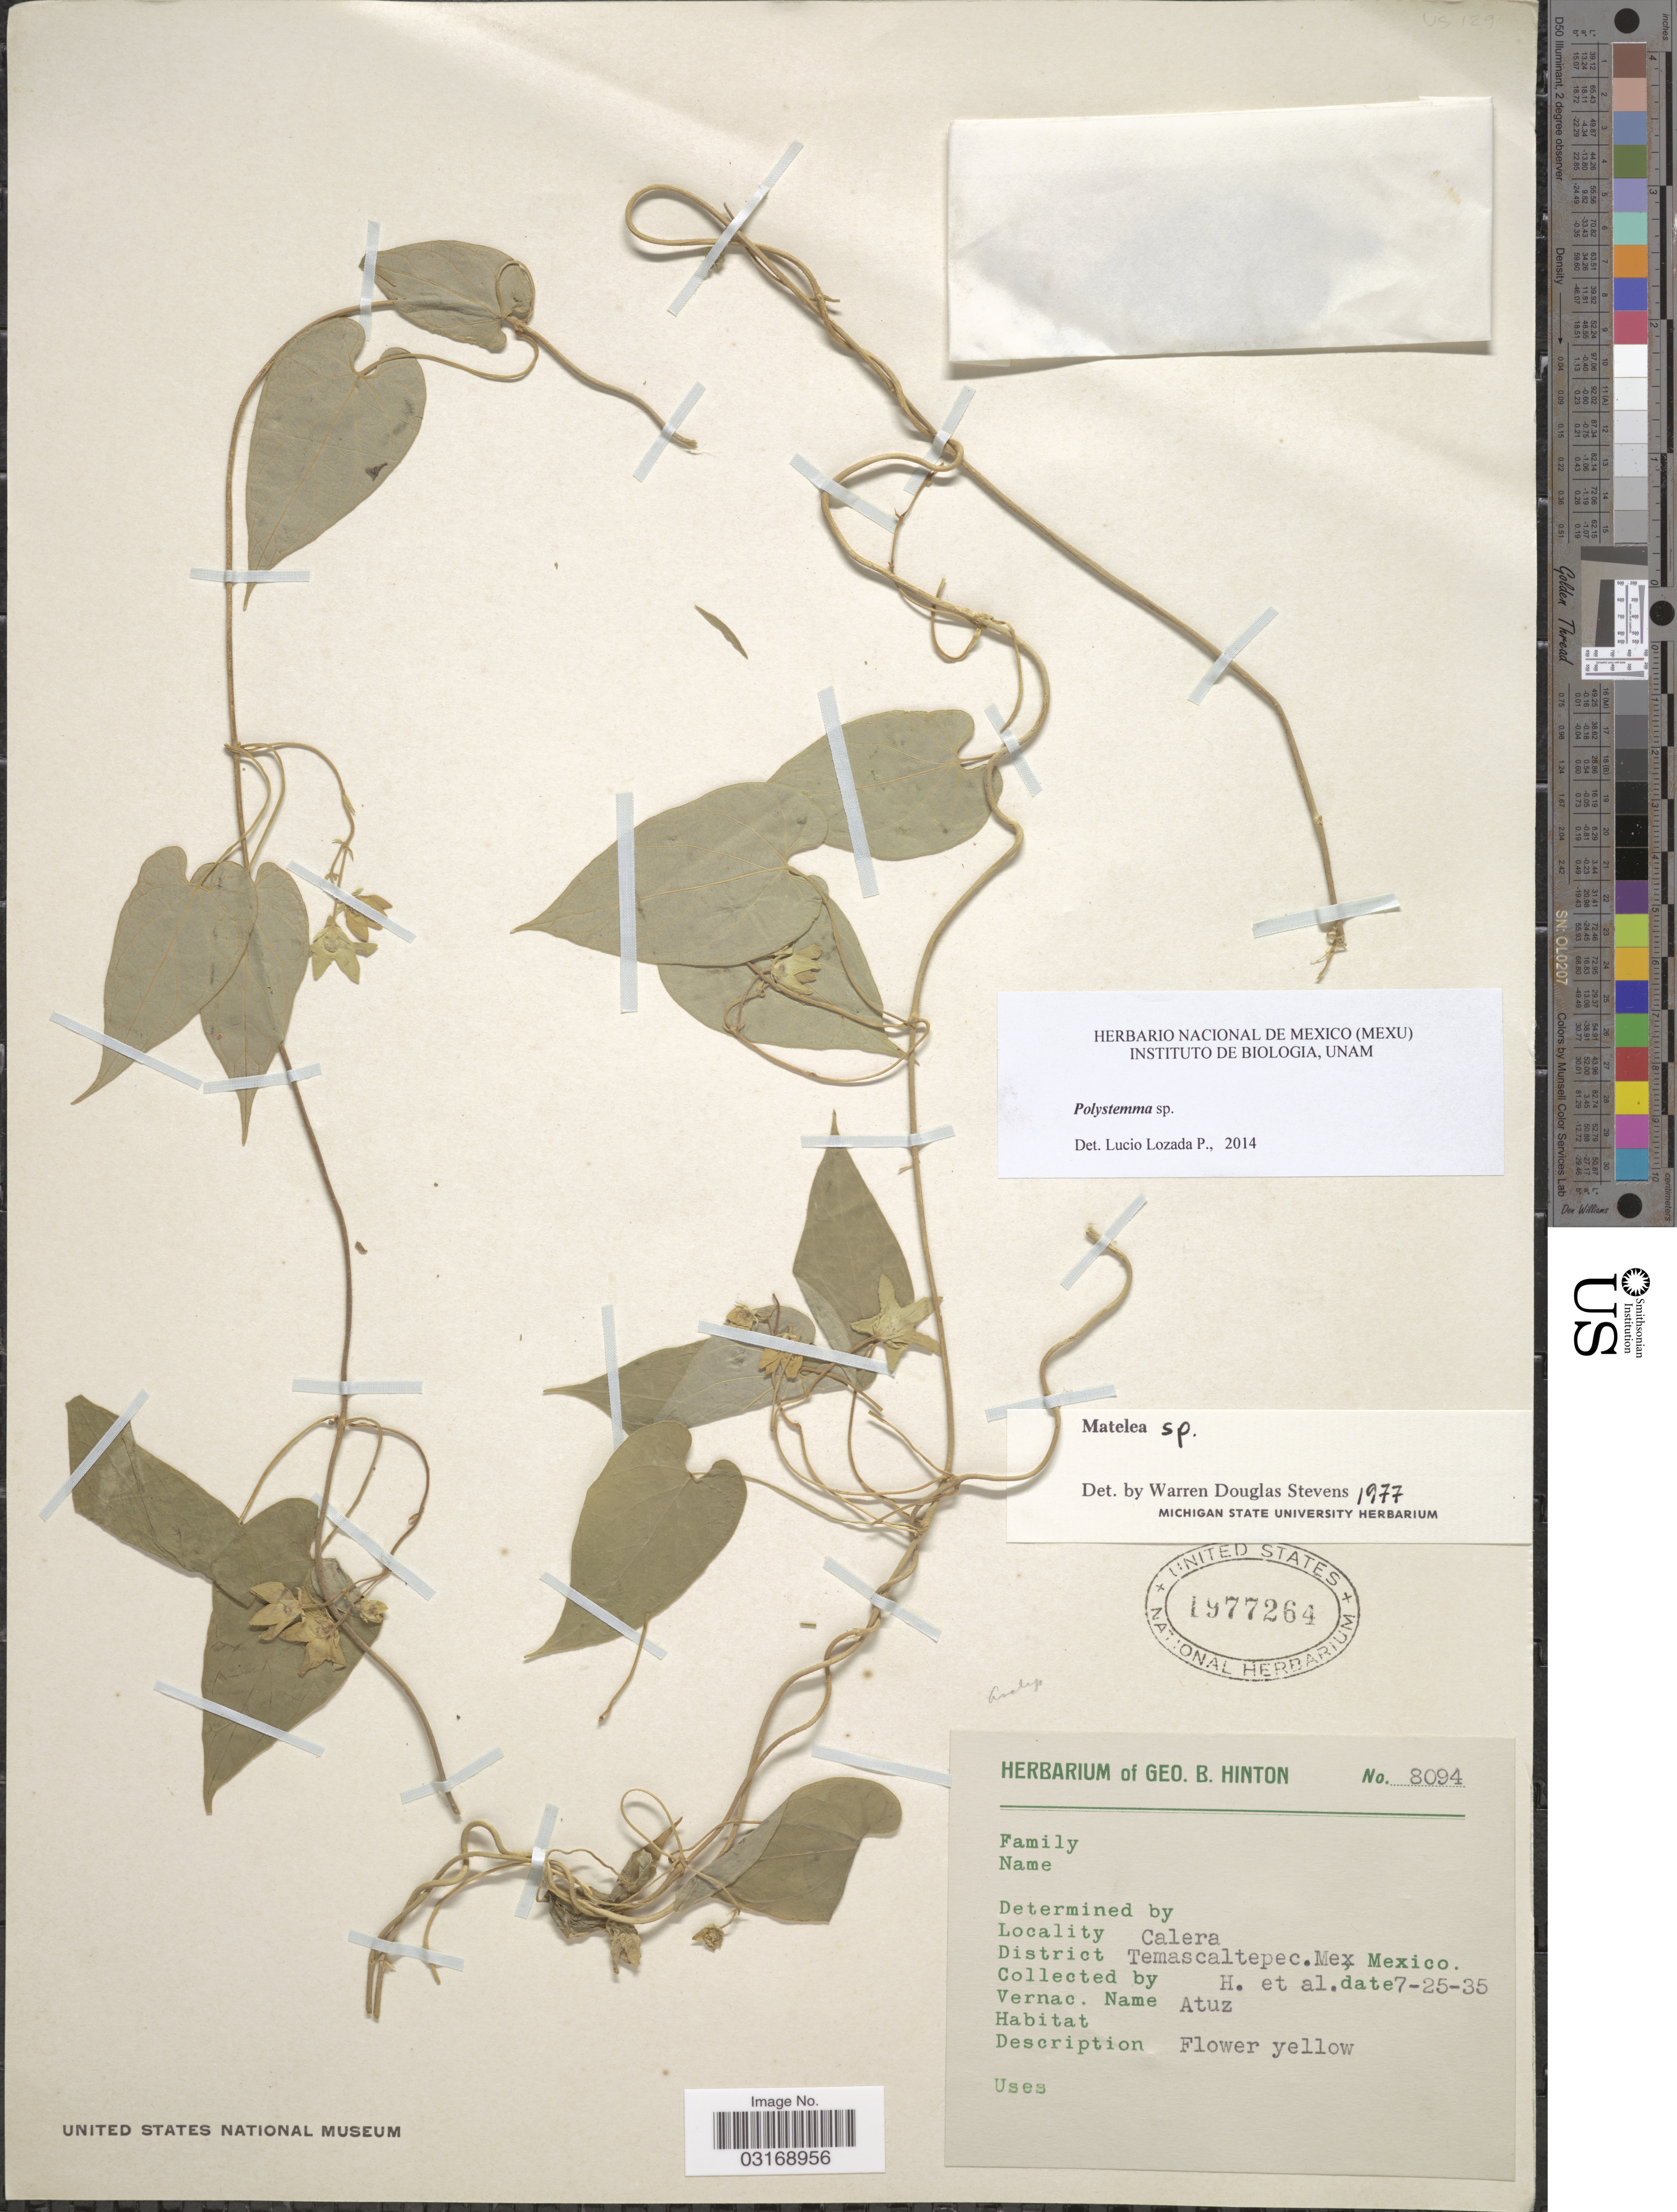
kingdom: Plantae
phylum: Tracheophyta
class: Magnoliopsida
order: Gentianales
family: Apocynaceae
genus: Polystemma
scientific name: Polystemma sp.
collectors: G. B. Hinton & et al.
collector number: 8094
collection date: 1935-07-25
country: Mexico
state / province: México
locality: Calera, District Temascaltepec.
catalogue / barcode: US 1977264